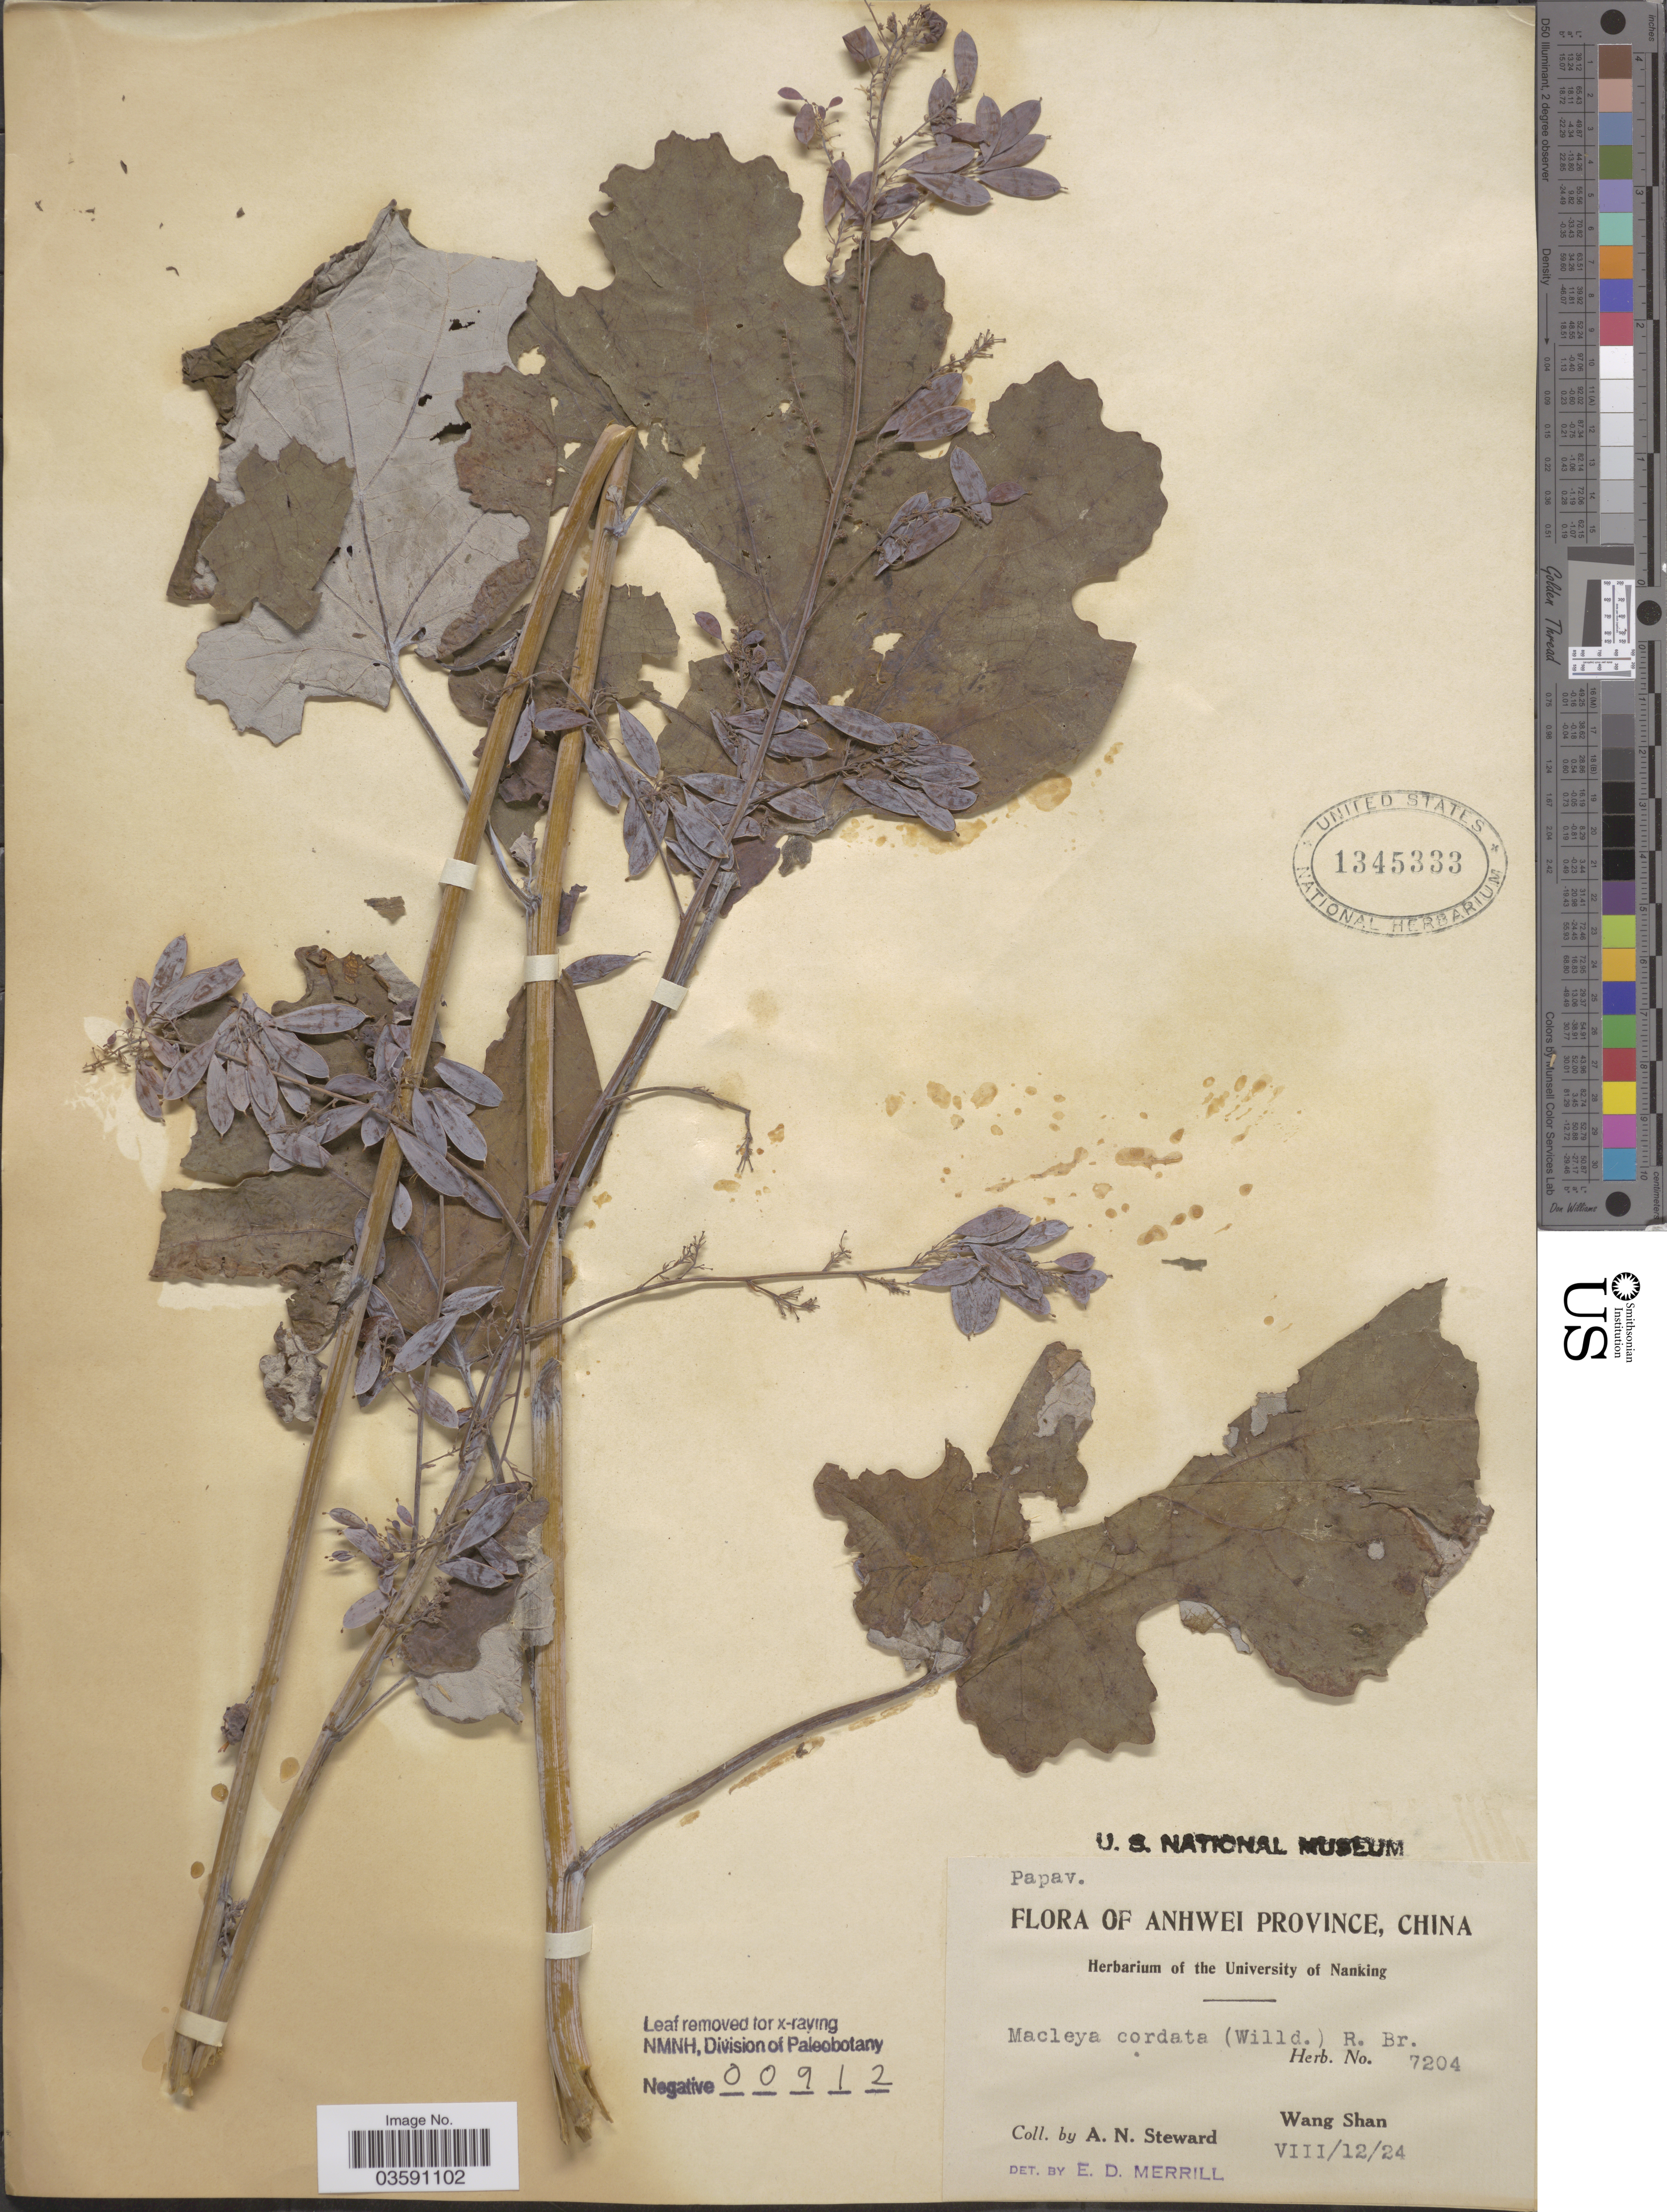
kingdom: Plantae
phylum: Tracheophyta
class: Magnoliopsida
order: Ranunculales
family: Papaveraceae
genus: Macleaya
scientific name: Macleaya cordata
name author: (Willd.) R. Br.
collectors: A. N. Steward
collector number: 7204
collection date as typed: Transcribed d/m/y: 12/8/24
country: China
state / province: Anhui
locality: Anhwei Province. Wang Shan.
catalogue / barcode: US 1345333